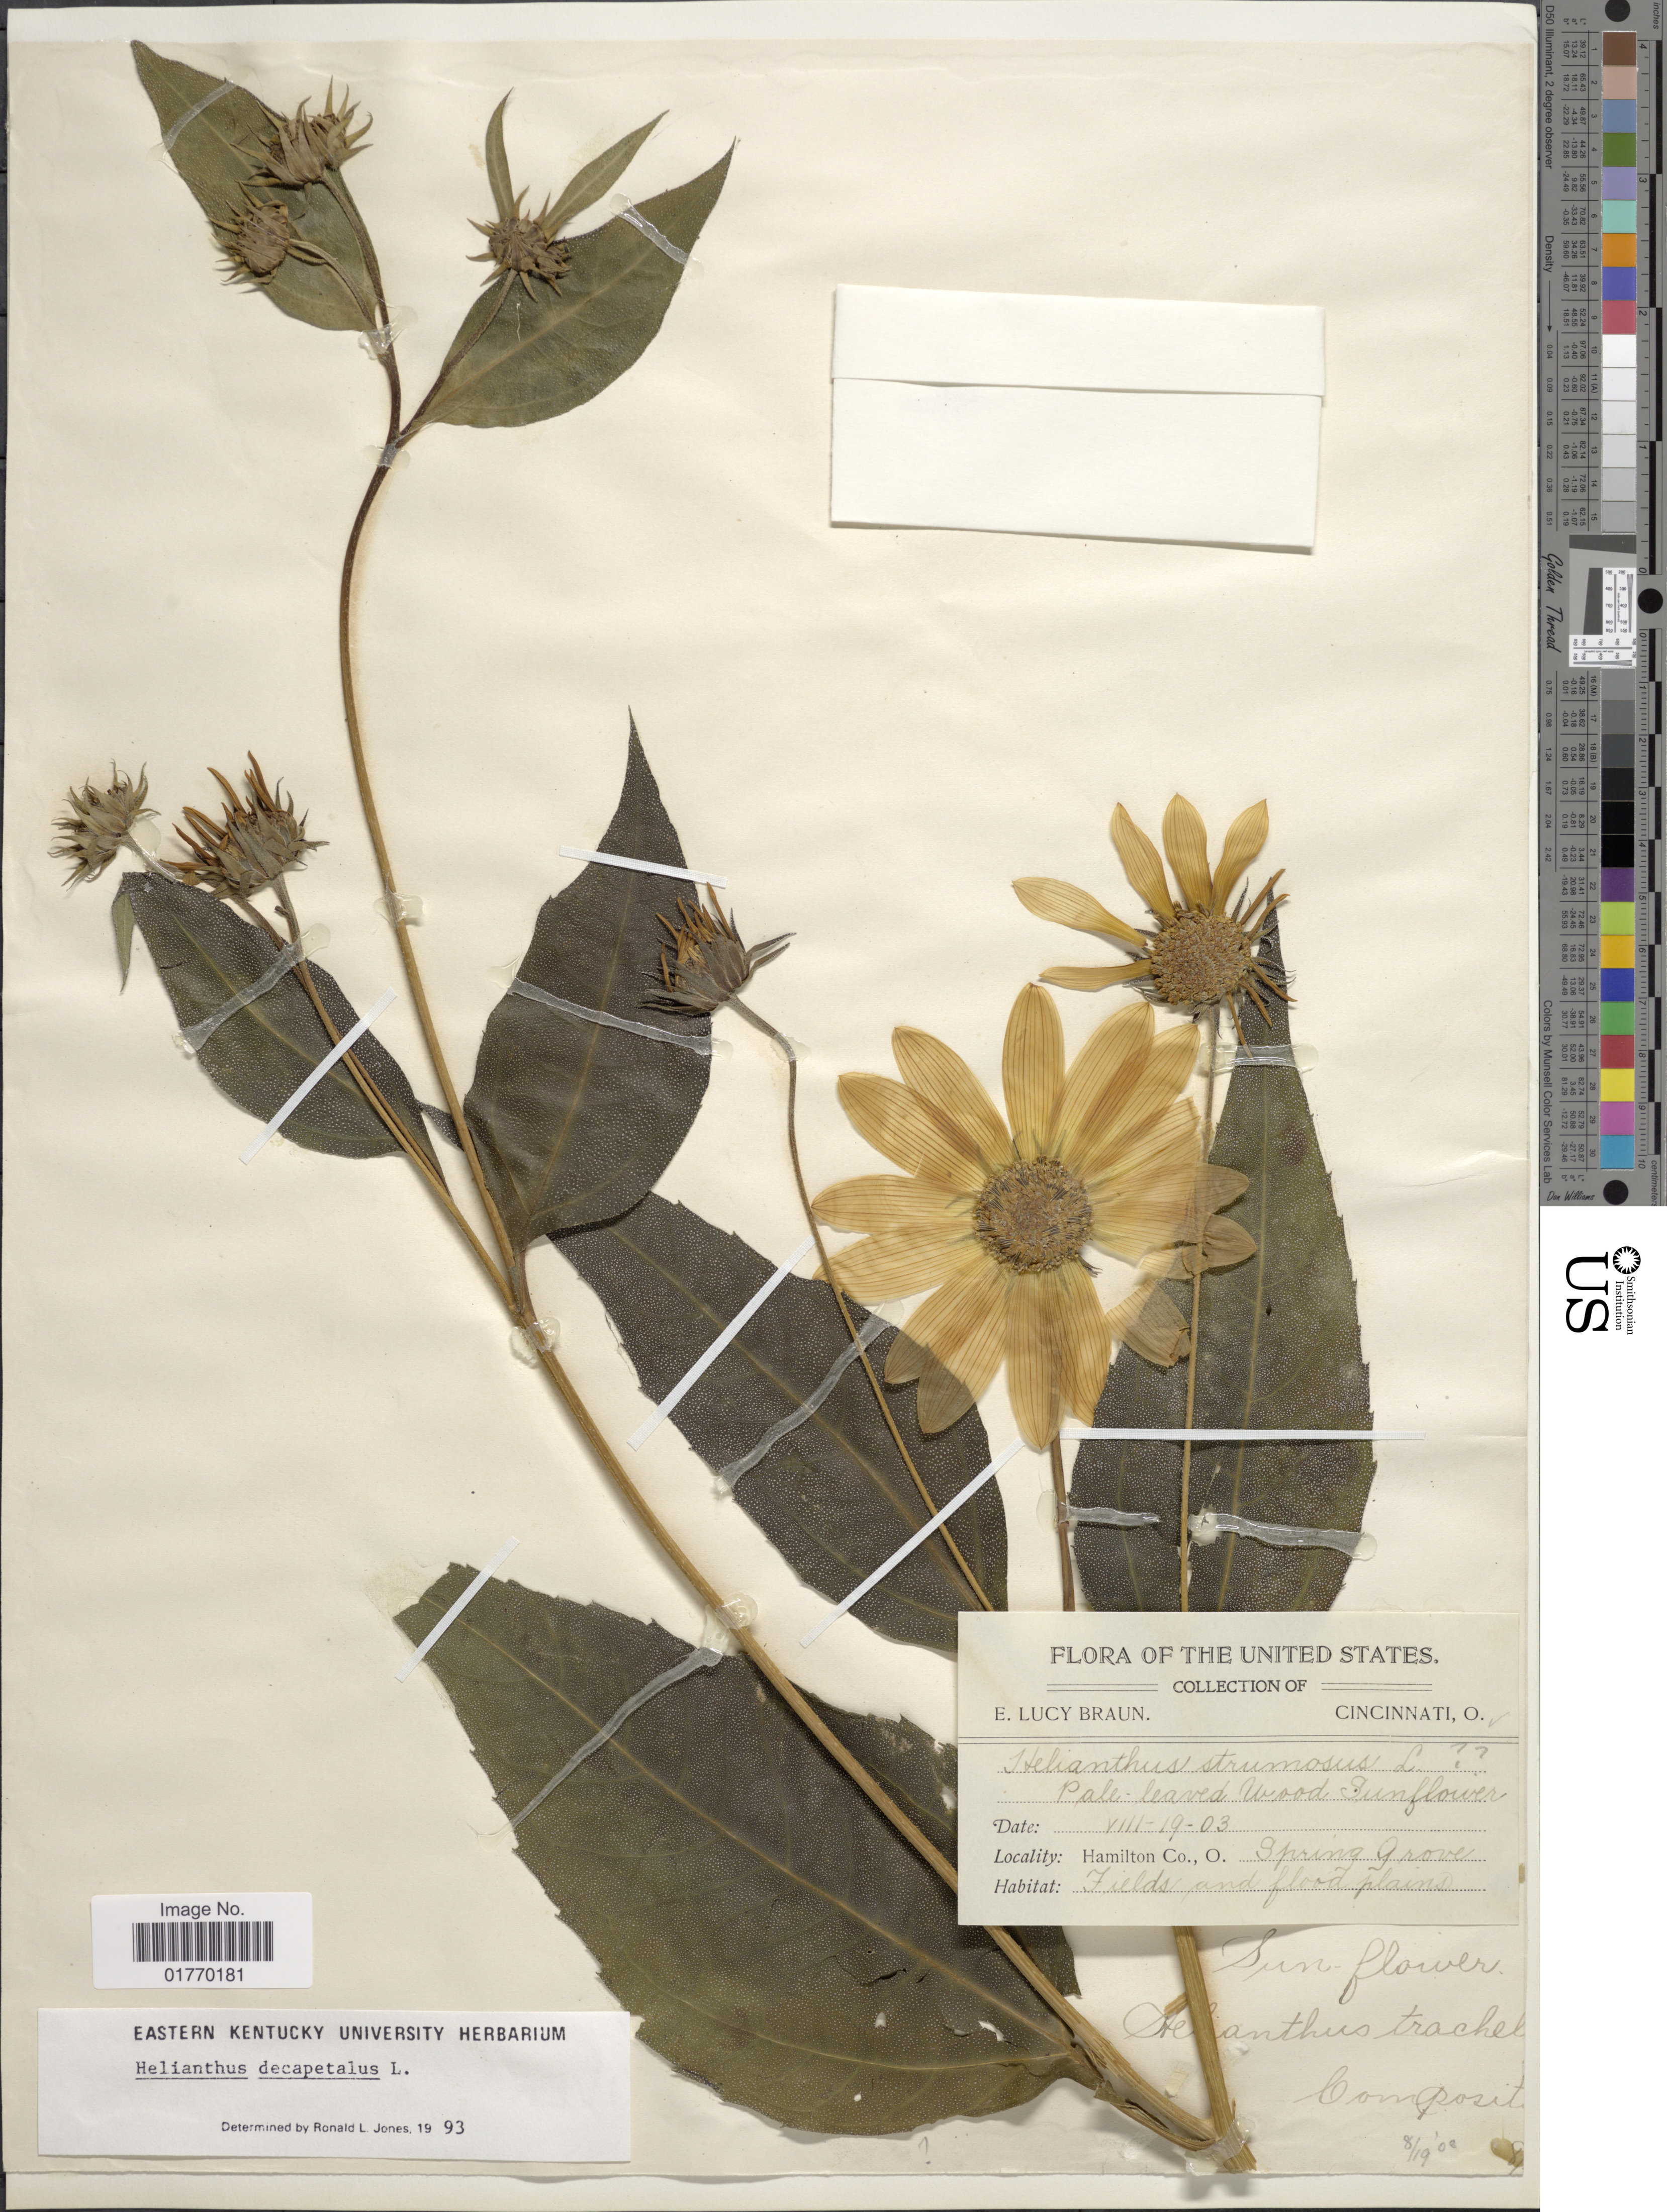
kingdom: Plantae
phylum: Tracheophyta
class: Magnoliopsida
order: Asterales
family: Asteraceae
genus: Helianthus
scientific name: Helianthus decapetalus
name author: L.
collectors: E. L. Braun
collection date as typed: Transcribed d/m/y: 19/8/3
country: United States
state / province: Ohio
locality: Hamilton Co., O., Spring Grove